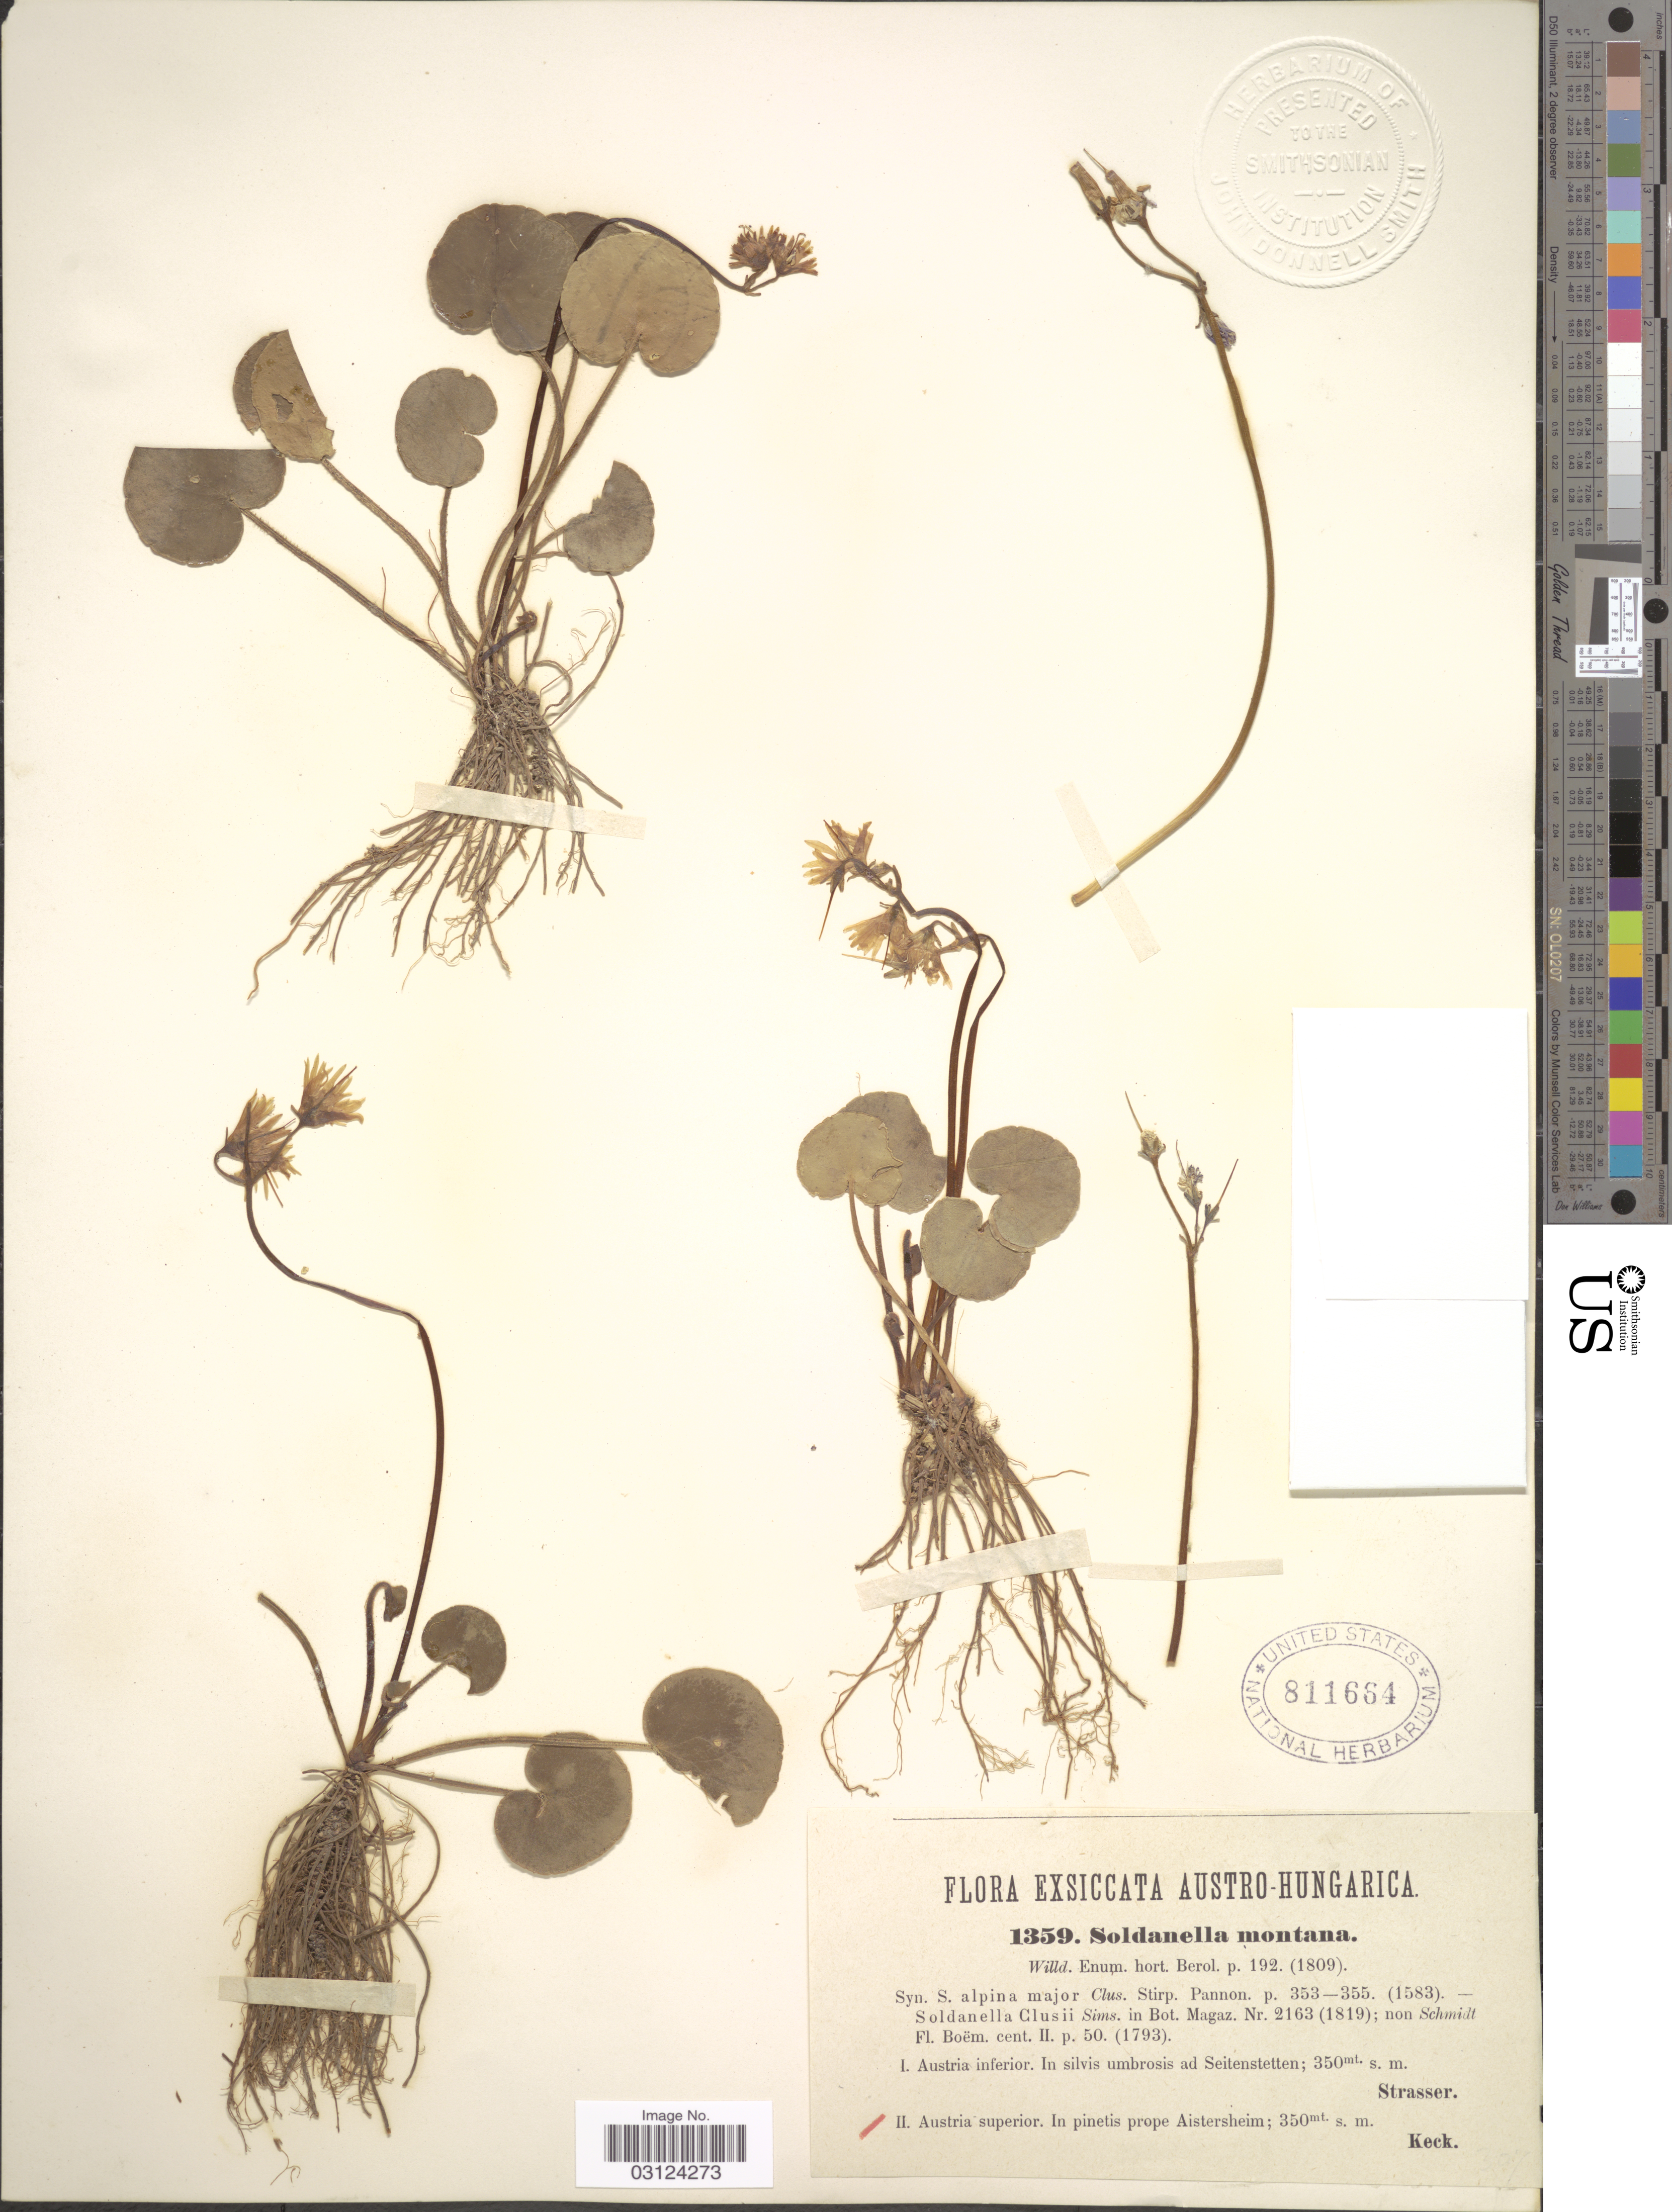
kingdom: Plantae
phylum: Tracheophyta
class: Magnoliopsida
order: Ericales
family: Primulaceae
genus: Soldanella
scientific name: Soldanella montana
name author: Willd.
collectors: -- Keck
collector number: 1359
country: Austria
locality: Austro-Hungarica, In pinetis prope Aistersheim.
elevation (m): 350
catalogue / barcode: US 811664